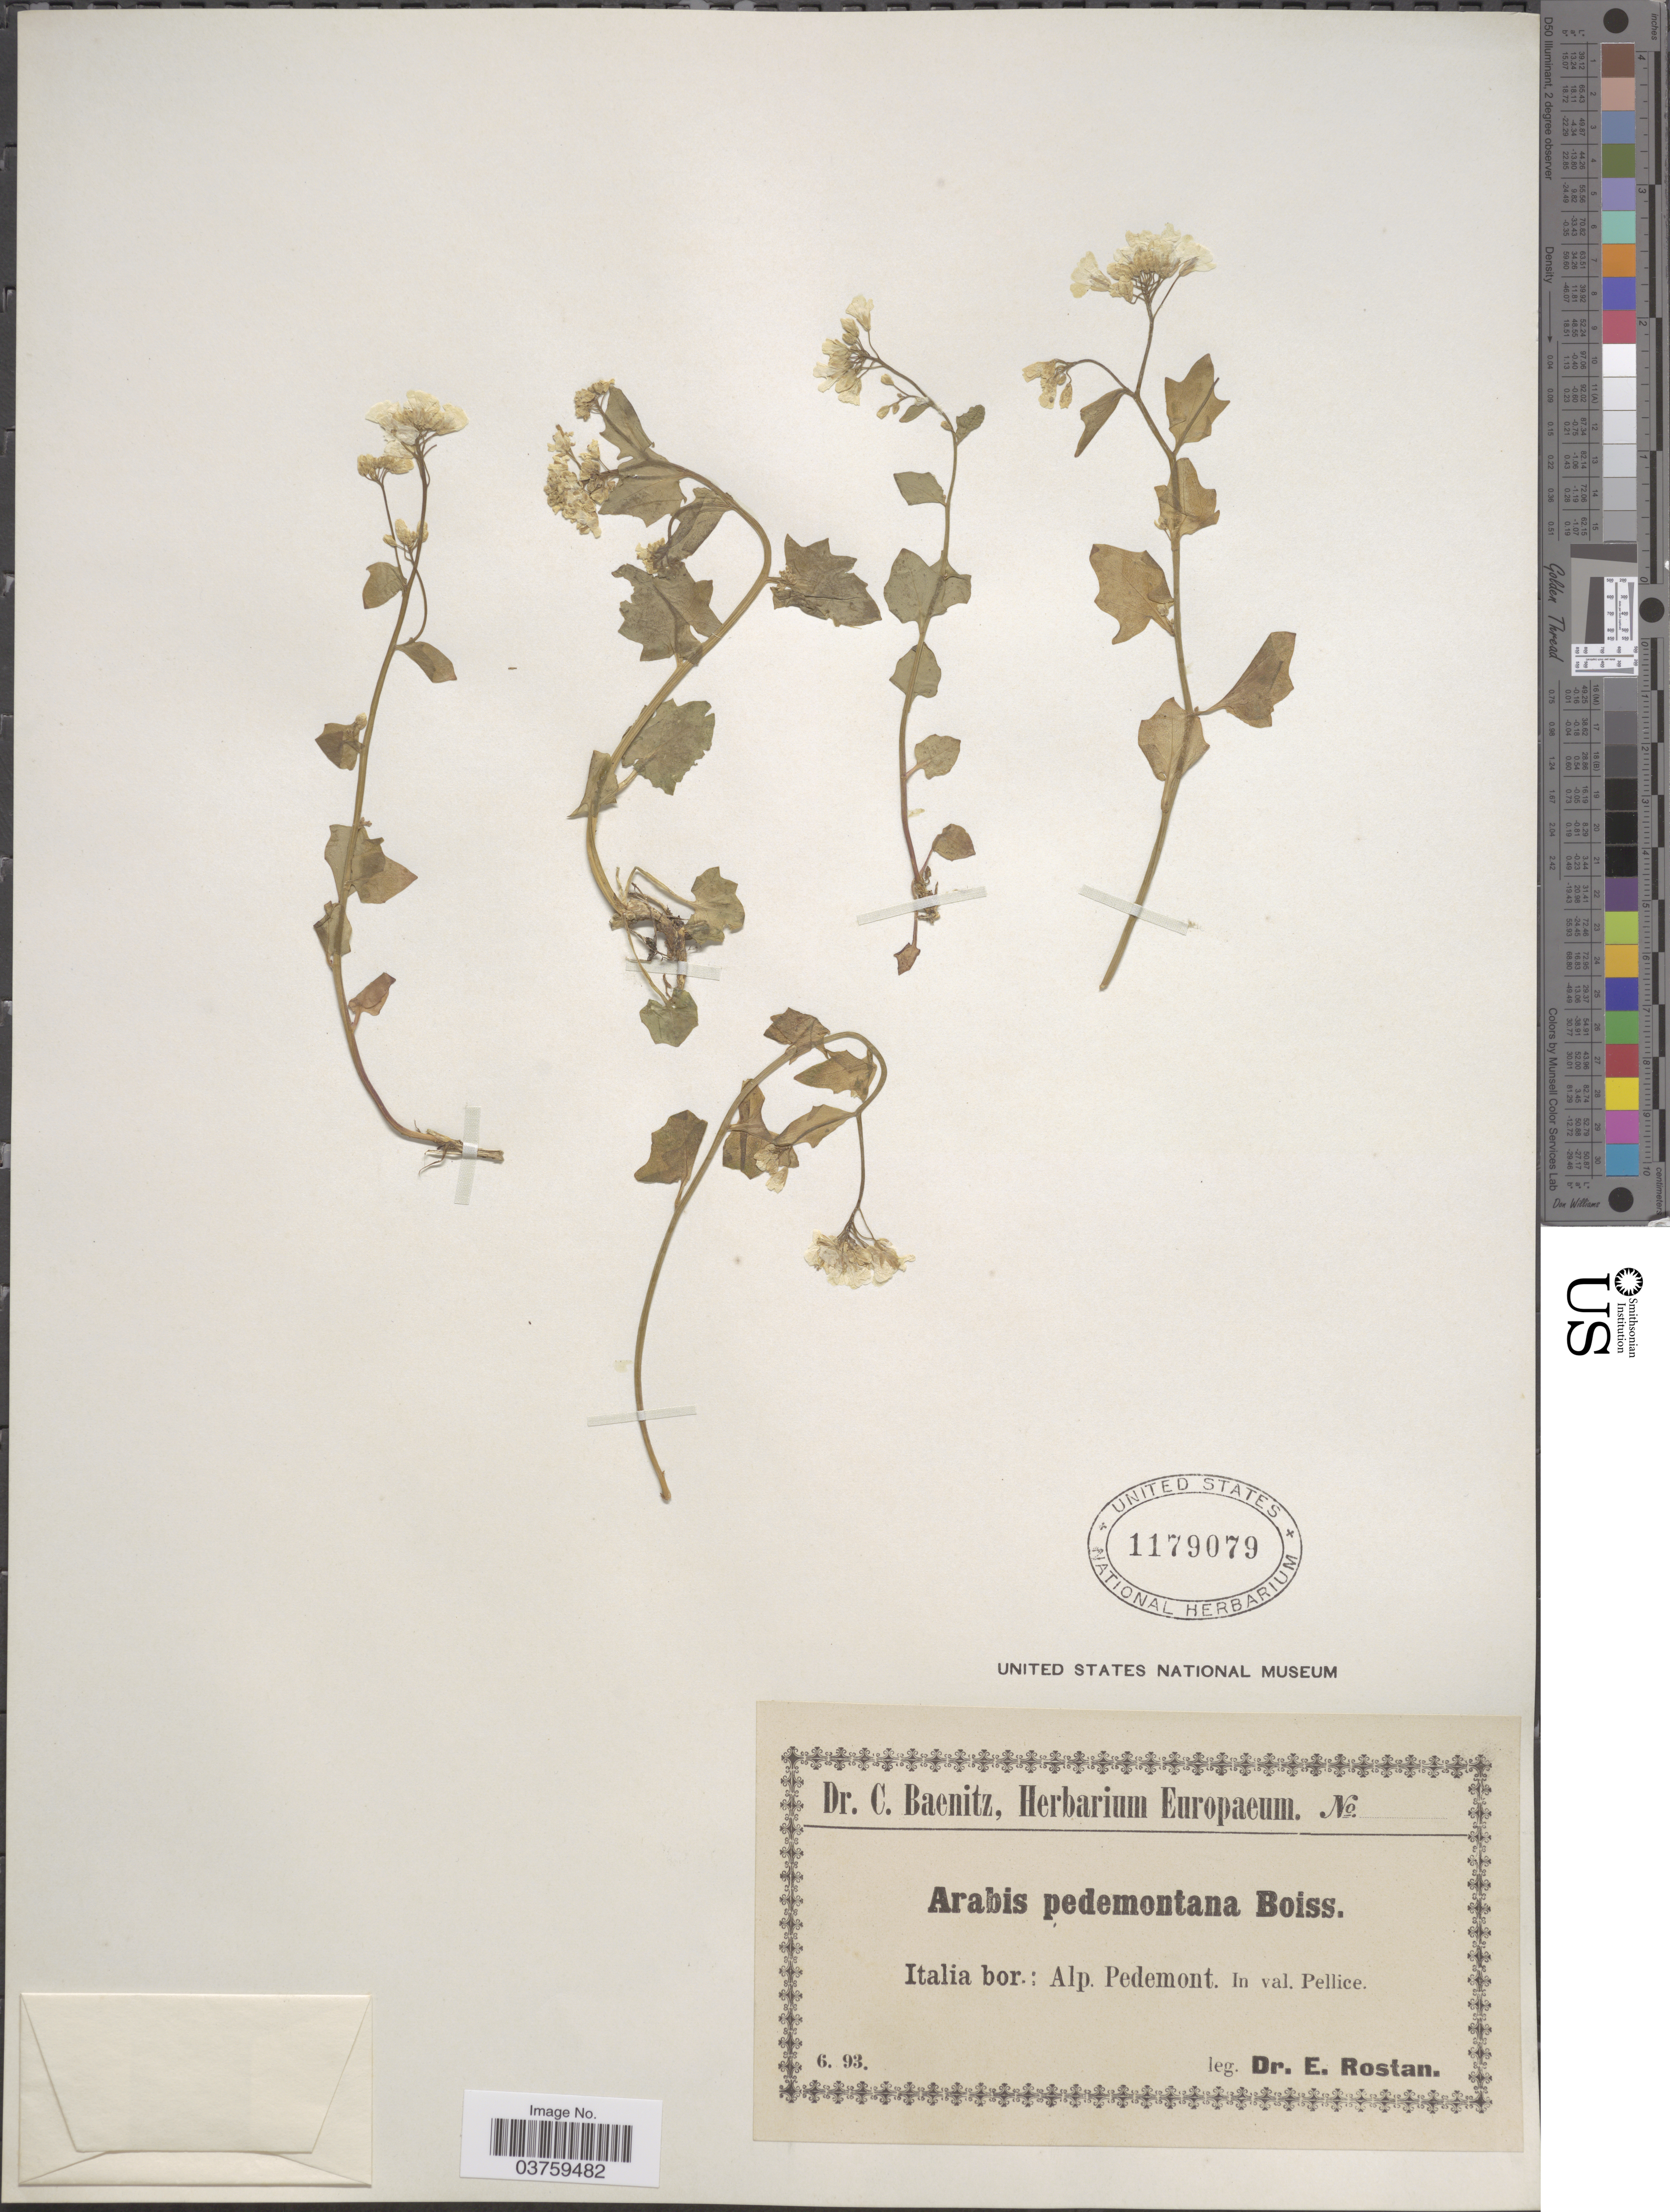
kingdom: Plantae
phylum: Tracheophyta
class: Magnoliopsida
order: Brassicales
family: Brassicaceae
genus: Arabis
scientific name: Arabis pedemontana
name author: Boiss.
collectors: E. Rostan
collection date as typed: Transcribed d/m/y: /6/93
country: Italy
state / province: Piedmont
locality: Italia bor.; Alp. Pedemont. In val. Pellice.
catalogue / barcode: US 1179079